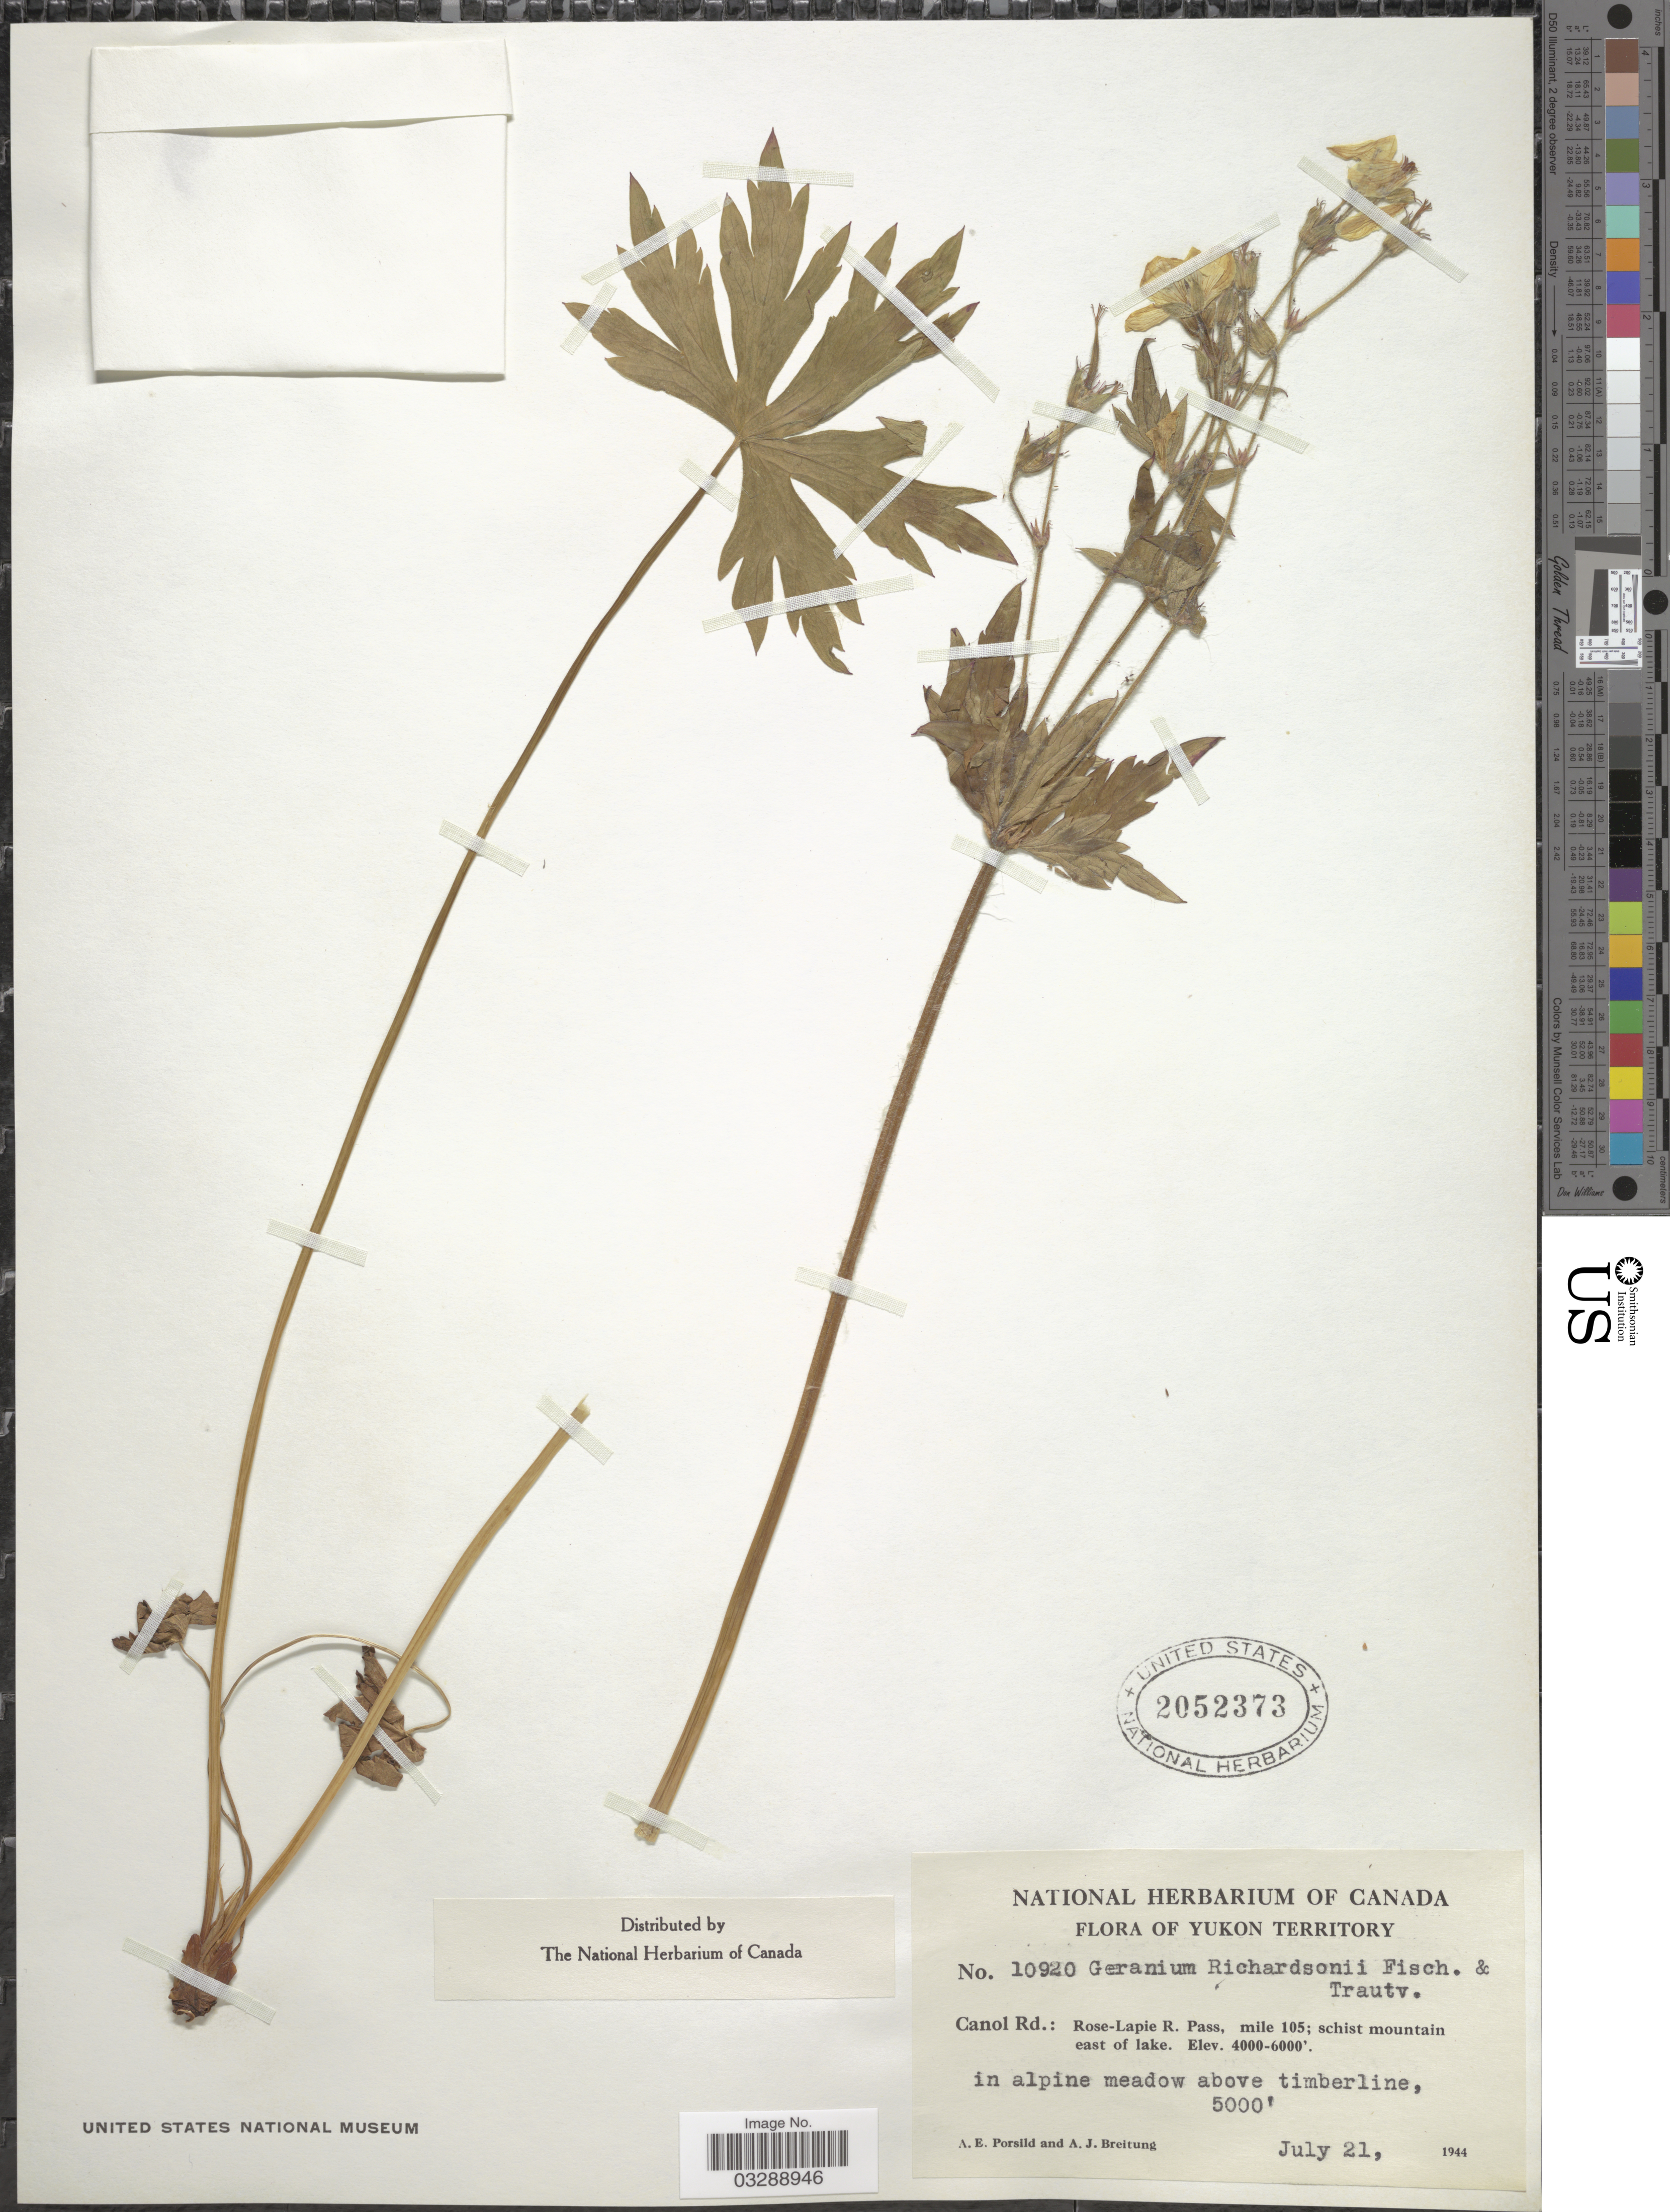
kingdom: Plantae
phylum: Tracheophyta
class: Magnoliopsida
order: Geraniales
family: Geraniaceae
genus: Geranium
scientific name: Geranium richardsonii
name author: Fisch. & Trautv.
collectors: A. E. Porsild & A. Breitung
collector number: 10920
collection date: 1944-07-21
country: Canada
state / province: Yukon Territory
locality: Canol Rd.: Rose-Lapie R. Pass, mile 105; schist mountain east of lake. In alpine meadow above timberline.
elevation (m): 1524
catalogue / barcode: US 2052373